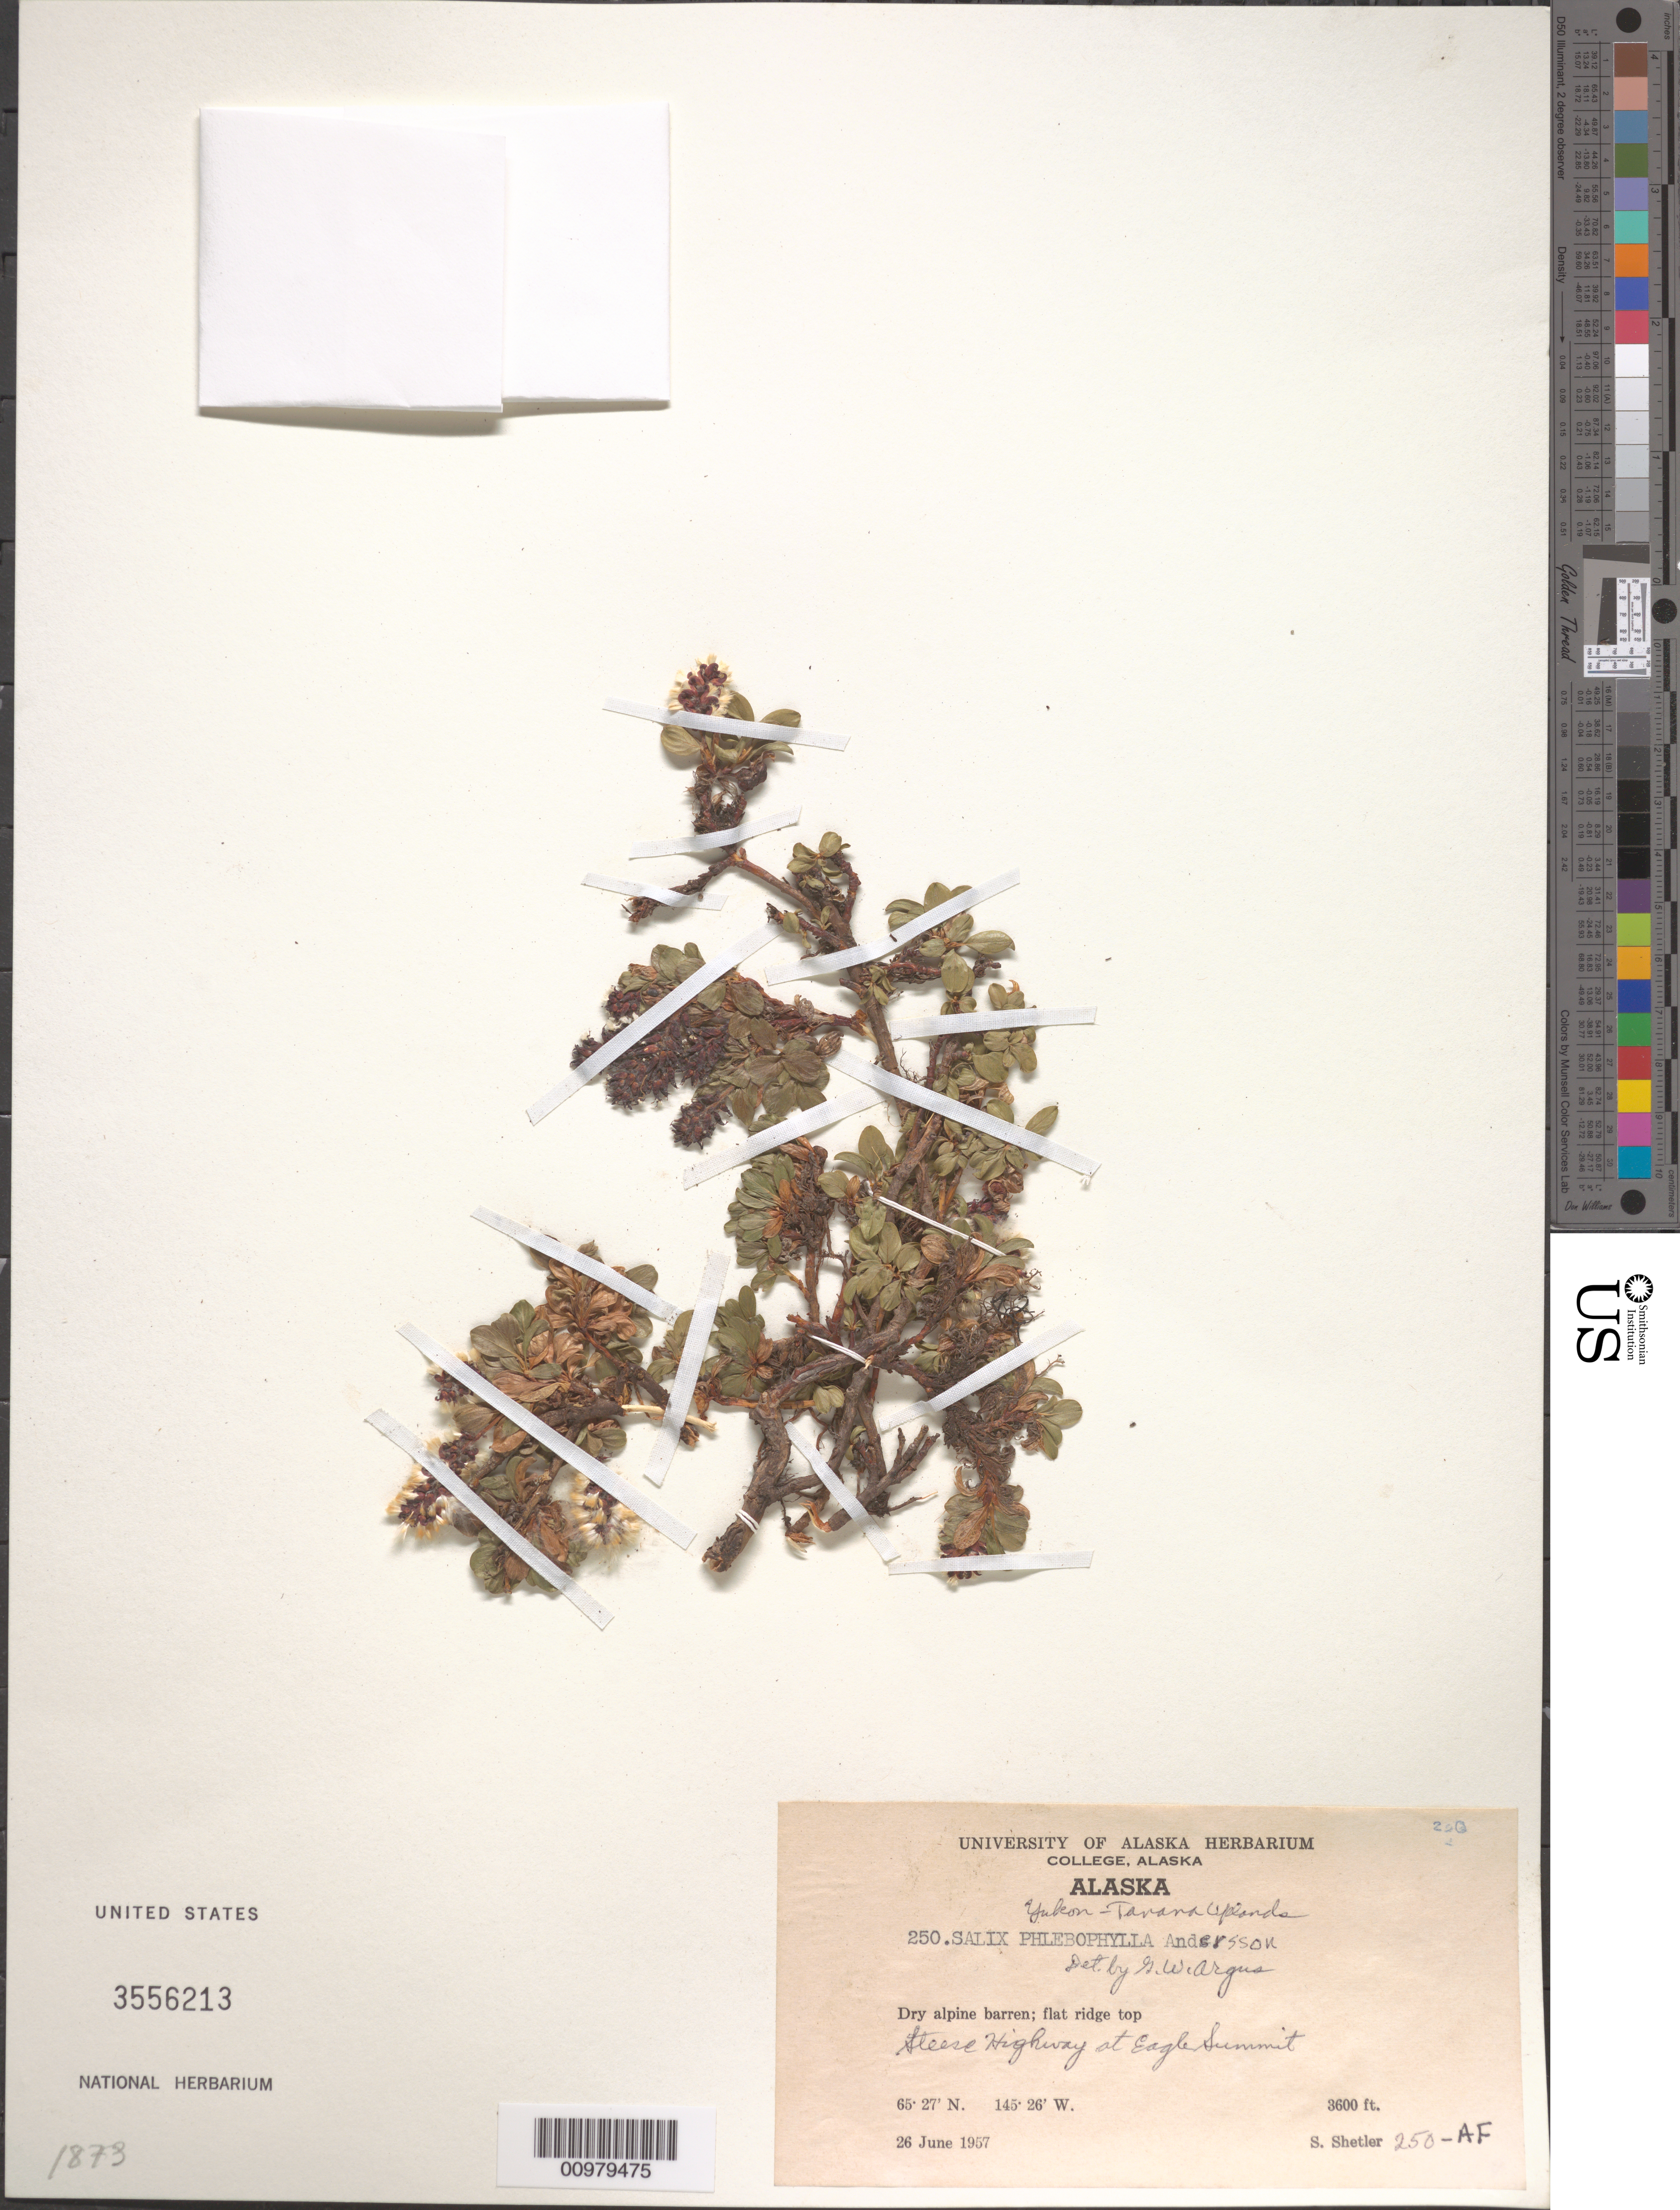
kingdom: Plantae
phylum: Tracheophyta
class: Magnoliopsida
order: Malpighiales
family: Salicaceae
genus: Salix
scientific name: Salix phlebophylla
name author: Andersson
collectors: S. Shetler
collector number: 250-AF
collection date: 1957-06-26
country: United States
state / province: Alaska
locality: Yukon-Tarara Uplands. Steese Highway at Eagle Summit.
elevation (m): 1097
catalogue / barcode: US 3556213